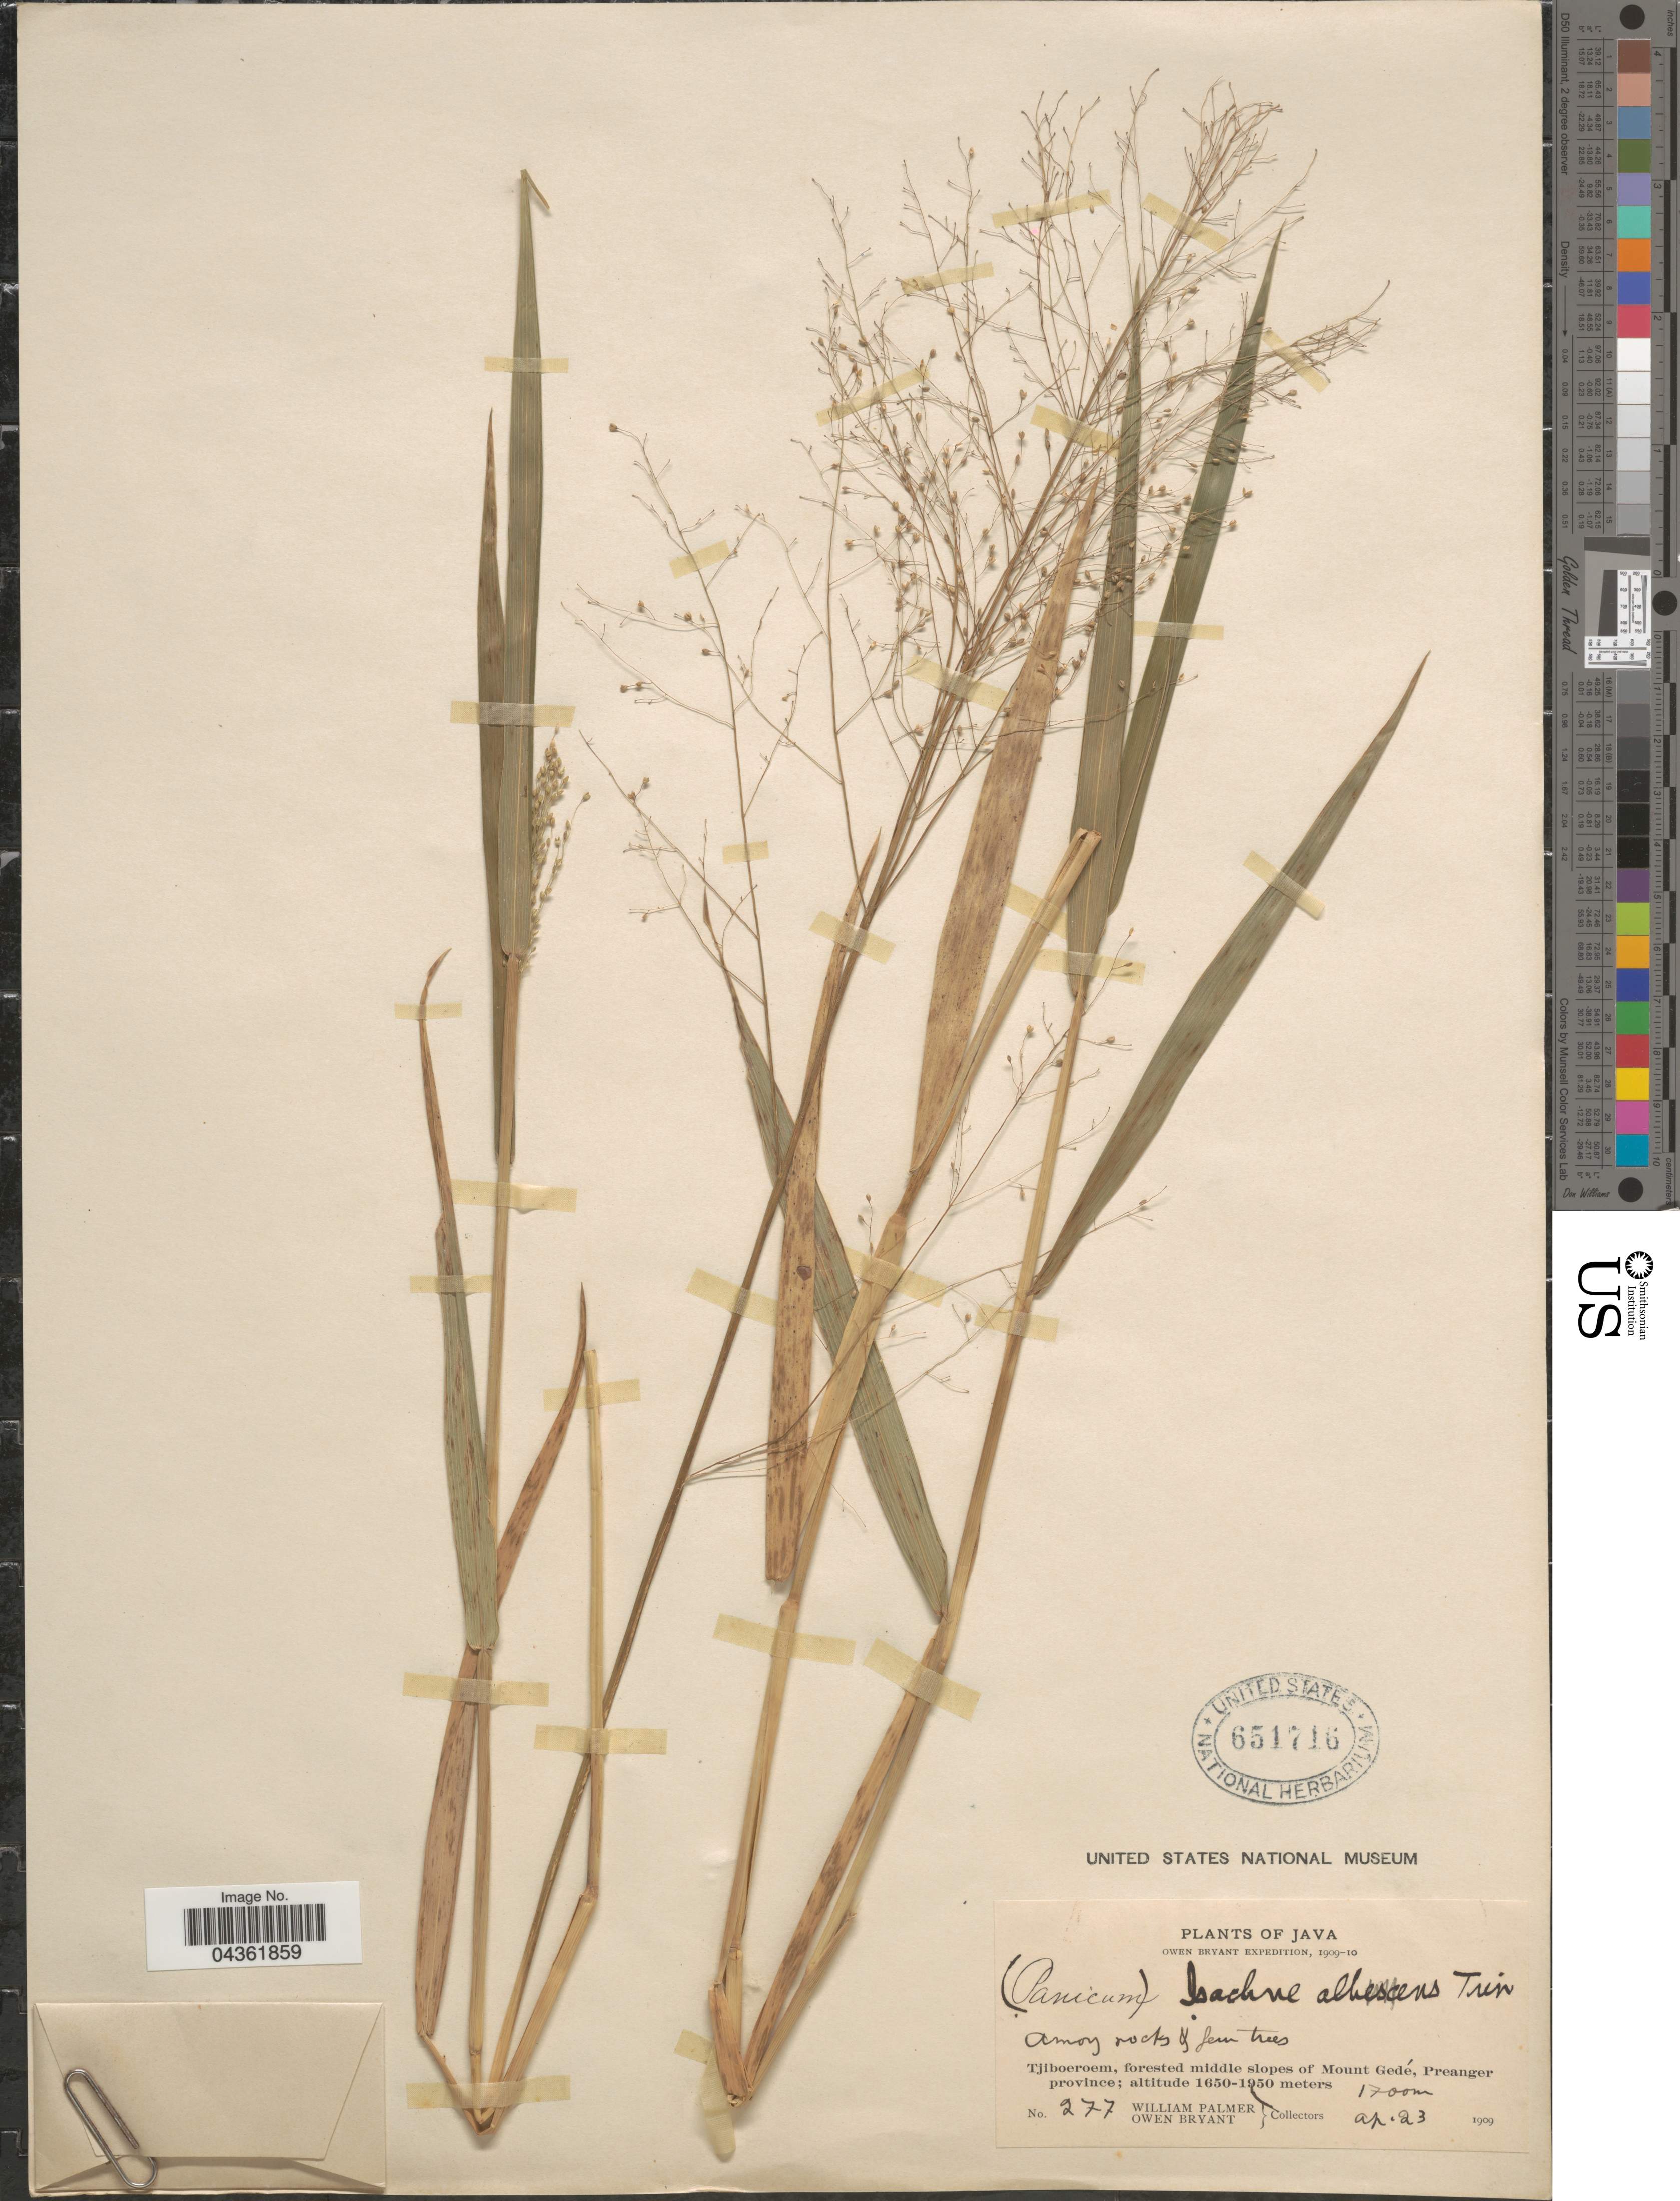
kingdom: Plantae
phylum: Tracheophyta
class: Liliopsida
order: Poales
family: Poaceae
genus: Isachne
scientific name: Isachne albens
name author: Trin.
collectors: W. Palmer & O. Bryant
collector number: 277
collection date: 1909-04-23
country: Indonesia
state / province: Java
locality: Owen Bryant Expedition, 1909-10. Tjiboeroem, forested middle slopes of Mount Gedé, Preanger province.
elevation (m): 1700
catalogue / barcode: US 651716